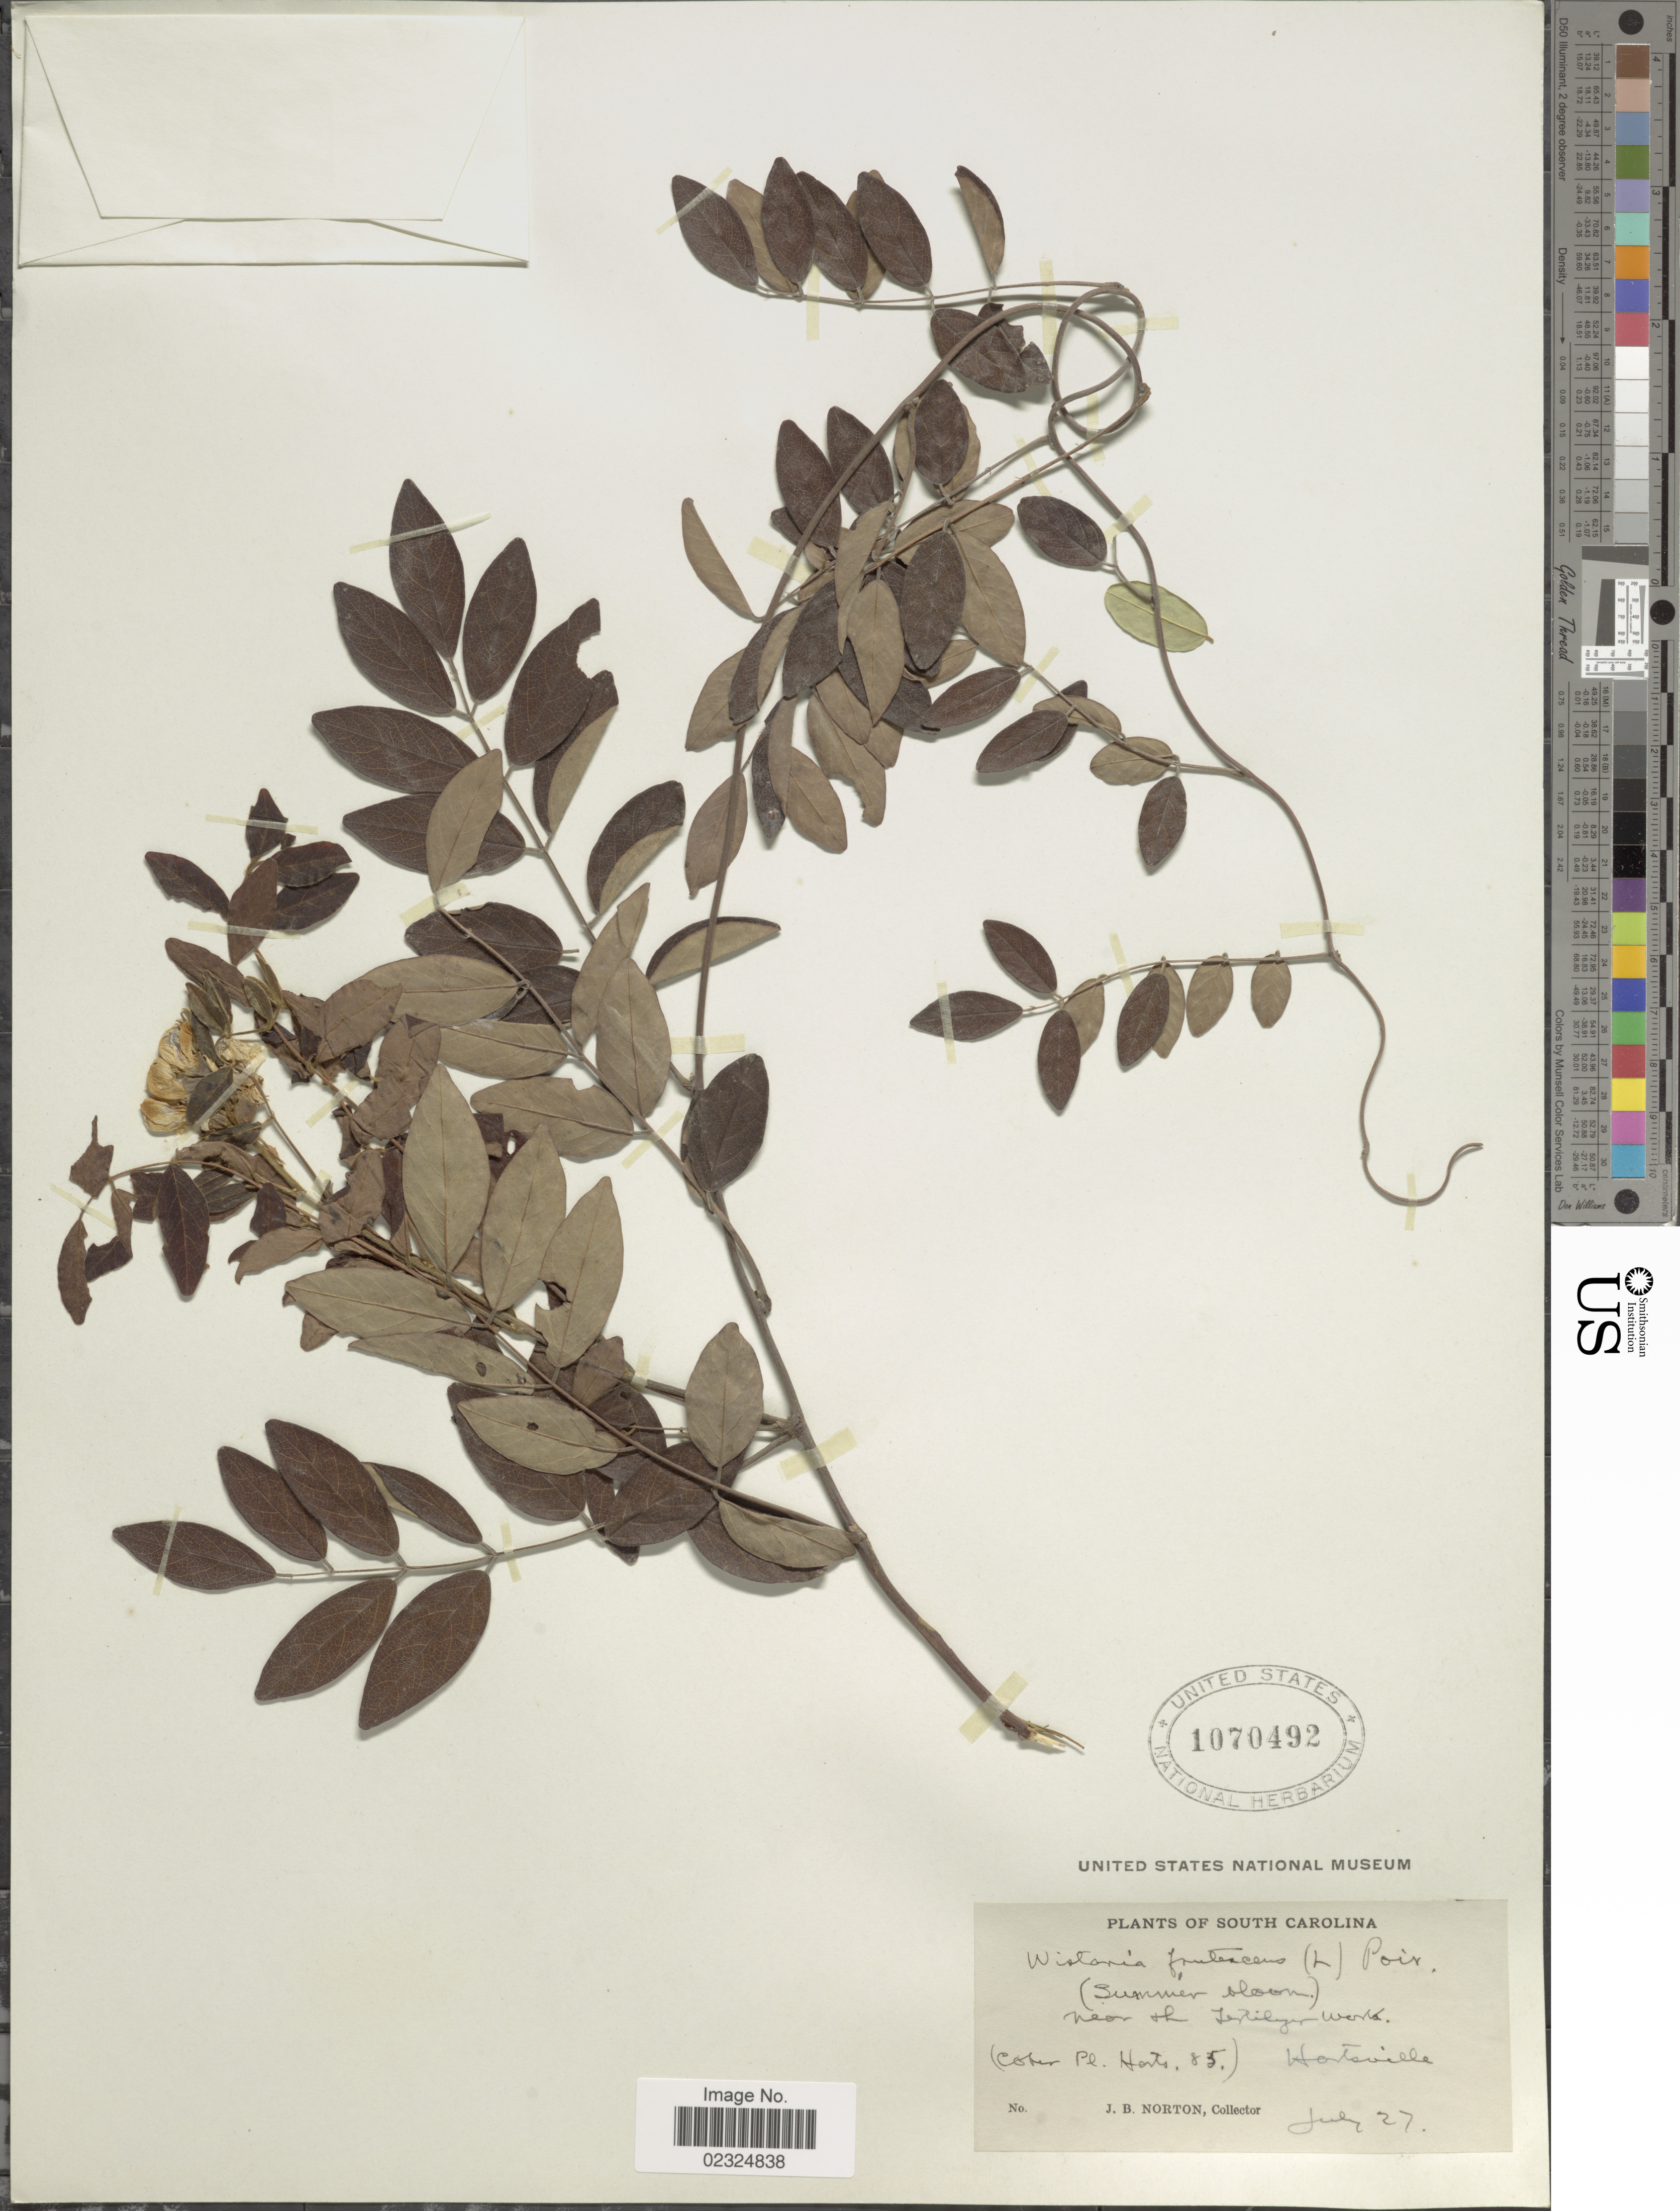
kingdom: Plantae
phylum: Tracheophyta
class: Magnoliopsida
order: Fabales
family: Fabaceae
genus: Wisteria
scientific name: Wisteria frutescens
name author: (L.) Poir.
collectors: J. B. Norton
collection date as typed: Transcribed d/m/y: /7/27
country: United States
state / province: South Carolina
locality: Near the Fetilizer Works, Hartsville.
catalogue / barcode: US 1070492